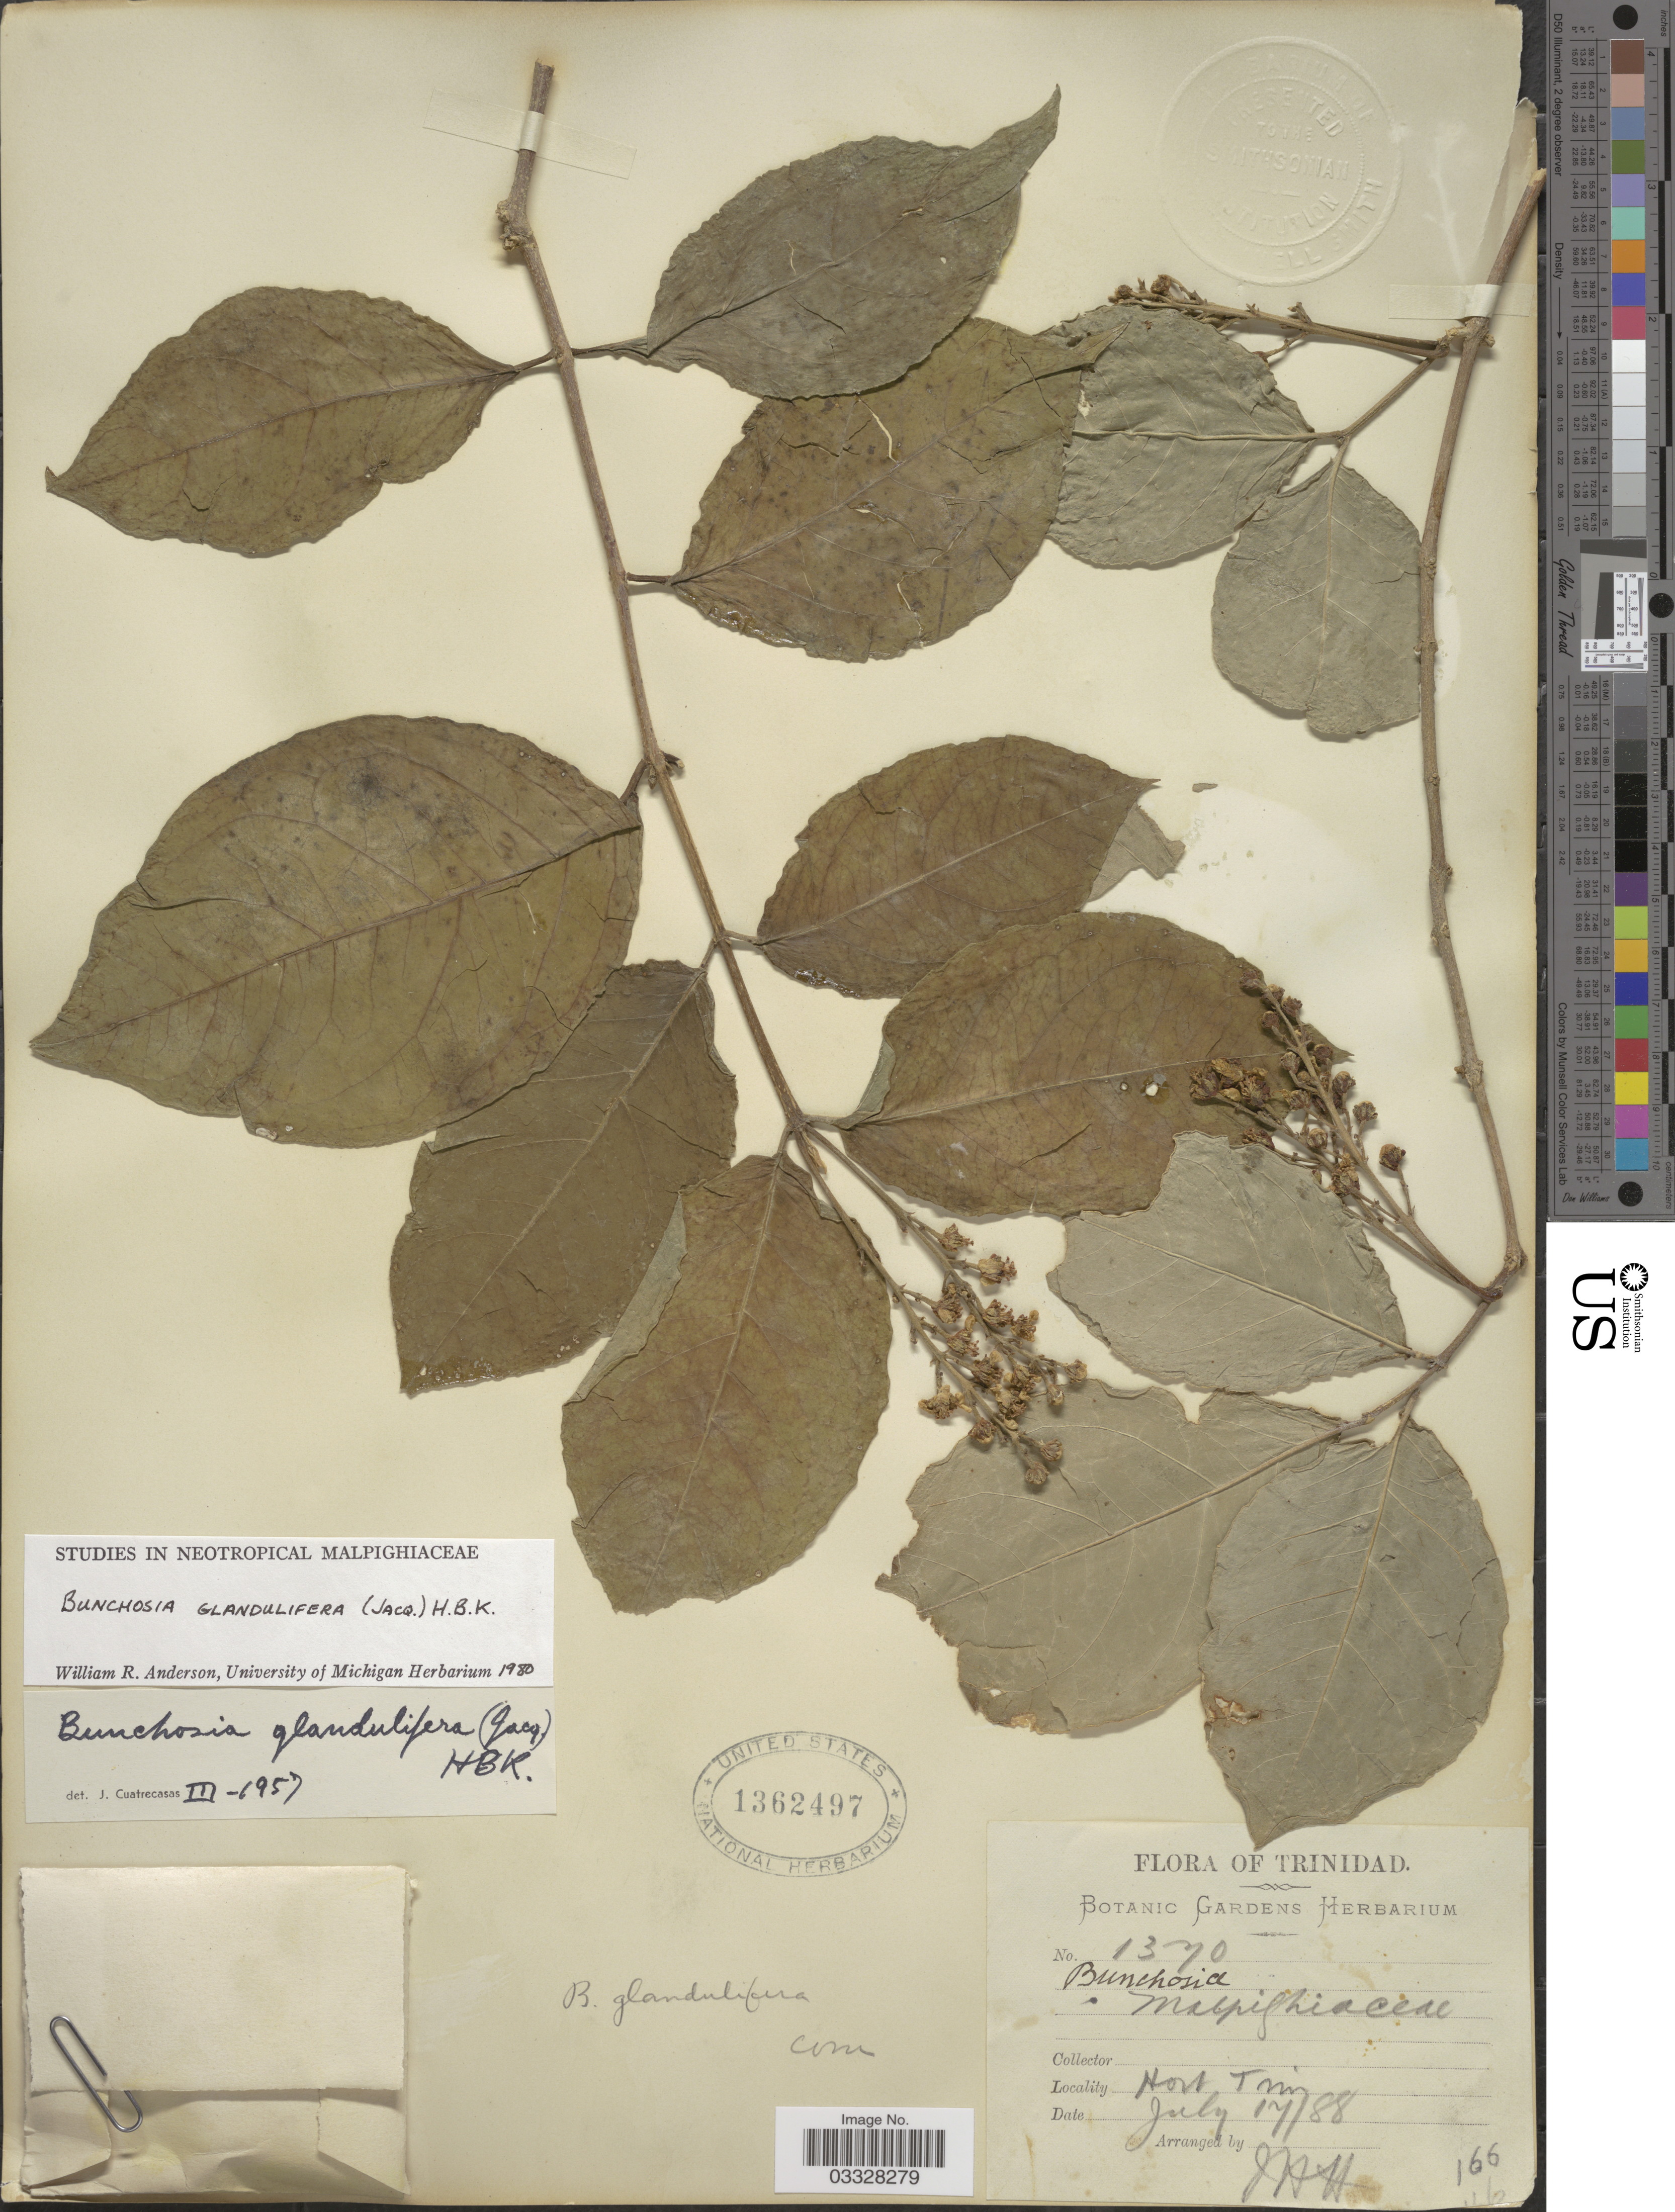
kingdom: Plantae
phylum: Tracheophyta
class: Magnoliopsida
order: Malpighiales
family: Malpighiaceae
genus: Bunchosia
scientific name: Bunchosia glandulifera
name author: (Jacq.) Kunth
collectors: ex herb. Botanic Gardens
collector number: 1370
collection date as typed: Transcribed d/m/y: 17/7/88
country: Trinidad and Tobago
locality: Trinidad. Hort Trin.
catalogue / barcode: US 1362497